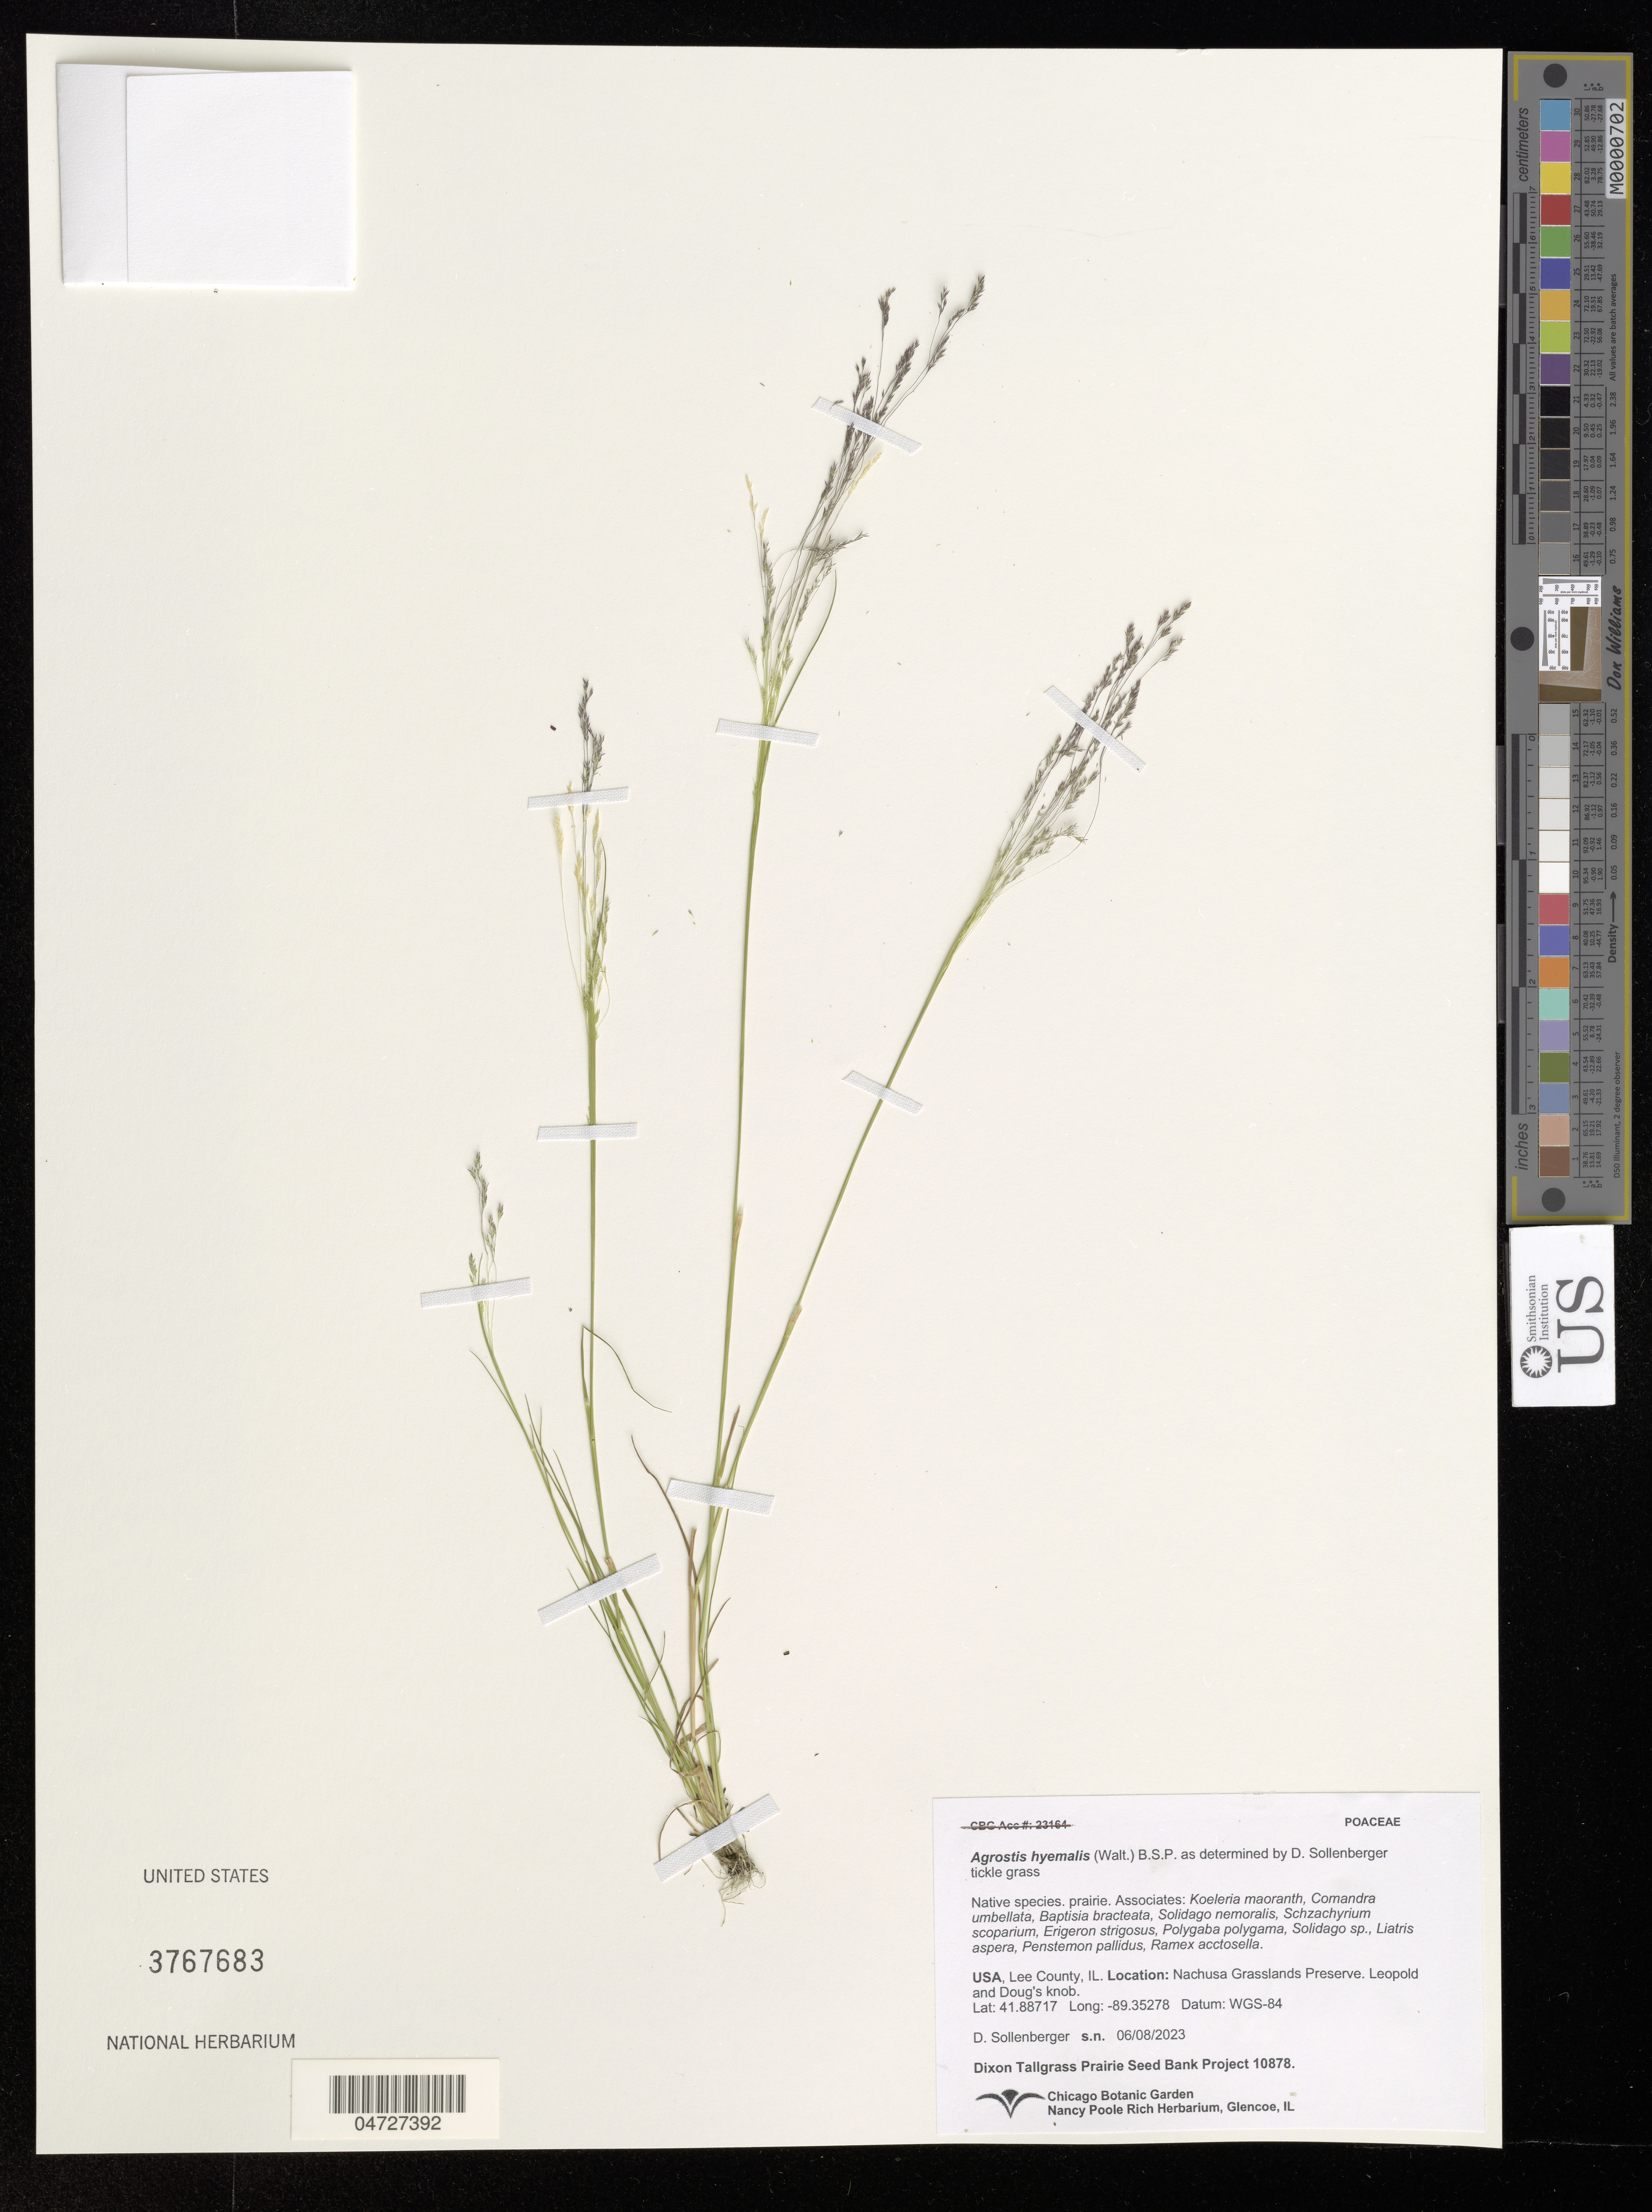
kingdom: Plantae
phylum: Tracheophyta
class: Liliopsida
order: Poales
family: Poaceae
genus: Agrostis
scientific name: Agrostis hyemalis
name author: (Walter) Britton et al.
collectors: D. Sollenberger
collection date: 2023-08-06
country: United States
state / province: Illinois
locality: Lee County. Nachusa Grasslands Preserve. Leopold and Doug's knob.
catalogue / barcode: US 3767683